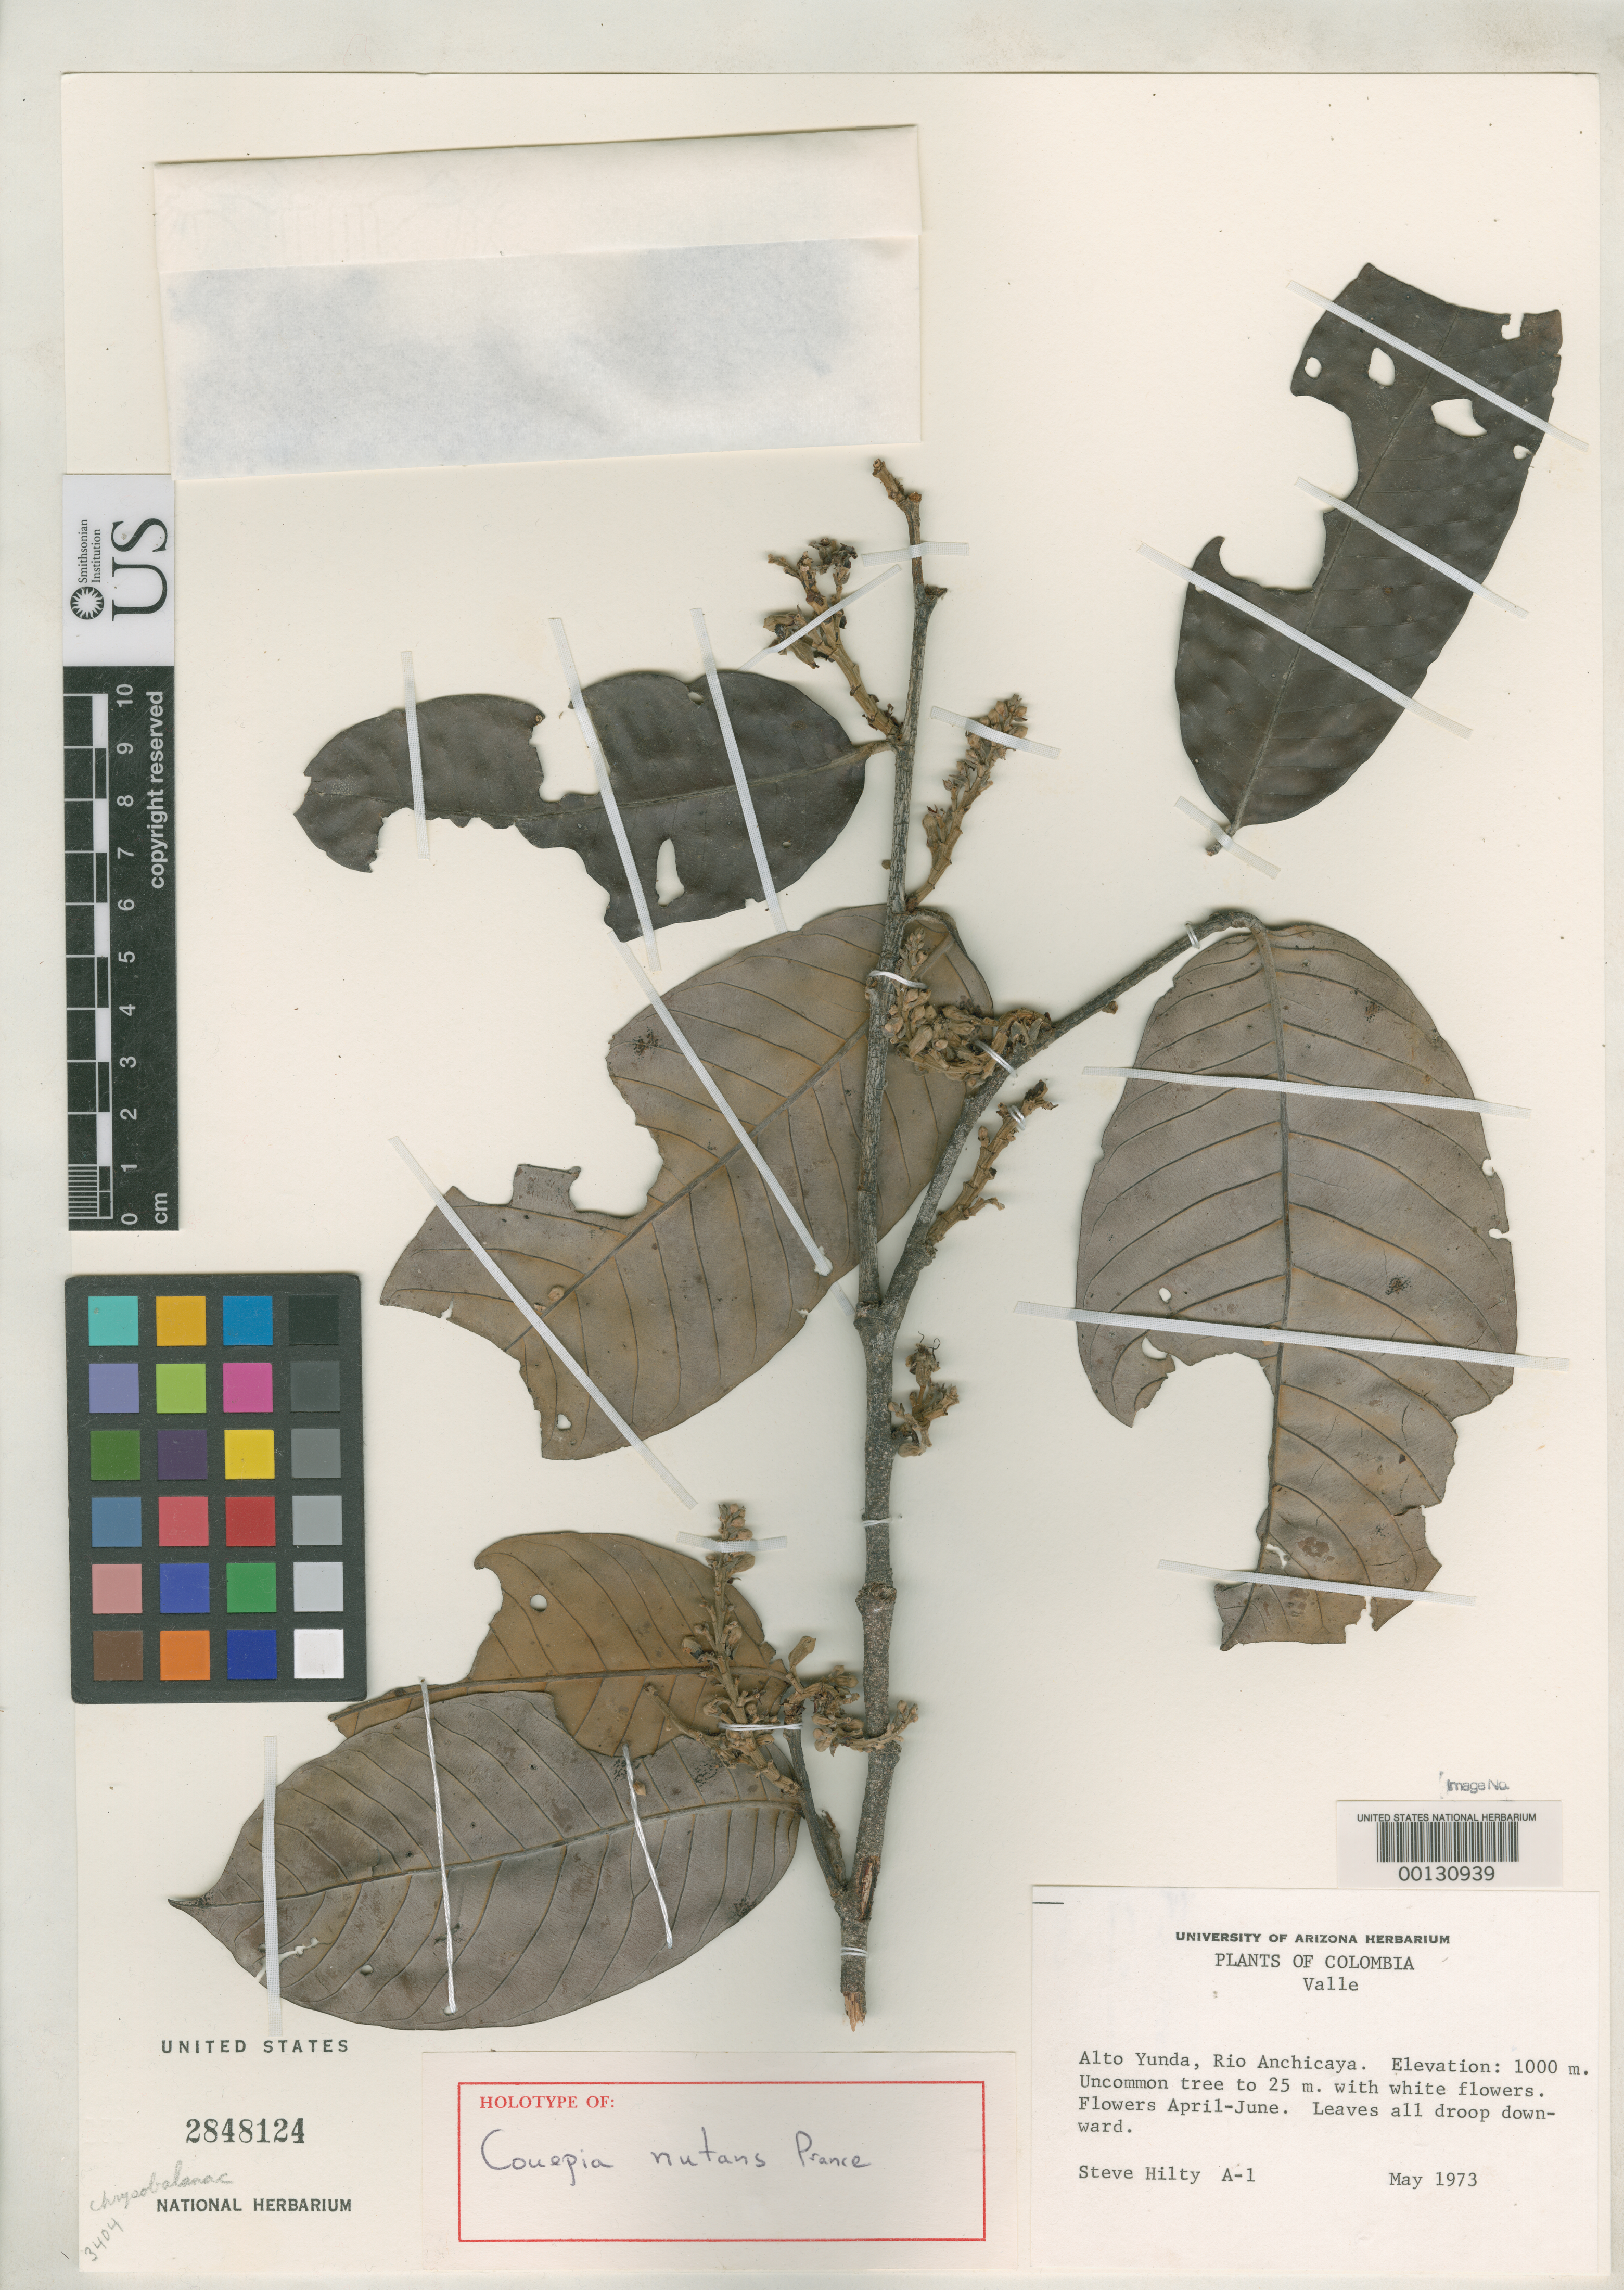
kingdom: Plantae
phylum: Tracheophyta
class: Magnoliopsida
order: Malpighiales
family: Chrysobalanaceae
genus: Couepia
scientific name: Couepia nutans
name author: Prance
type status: Holotype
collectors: S. Hilty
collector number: A-1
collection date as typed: May 1973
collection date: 1973-05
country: Colombia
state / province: Valle del Cauca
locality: Alto Yunda, Rio Anchicaya.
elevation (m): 1000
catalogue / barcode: US 2848124